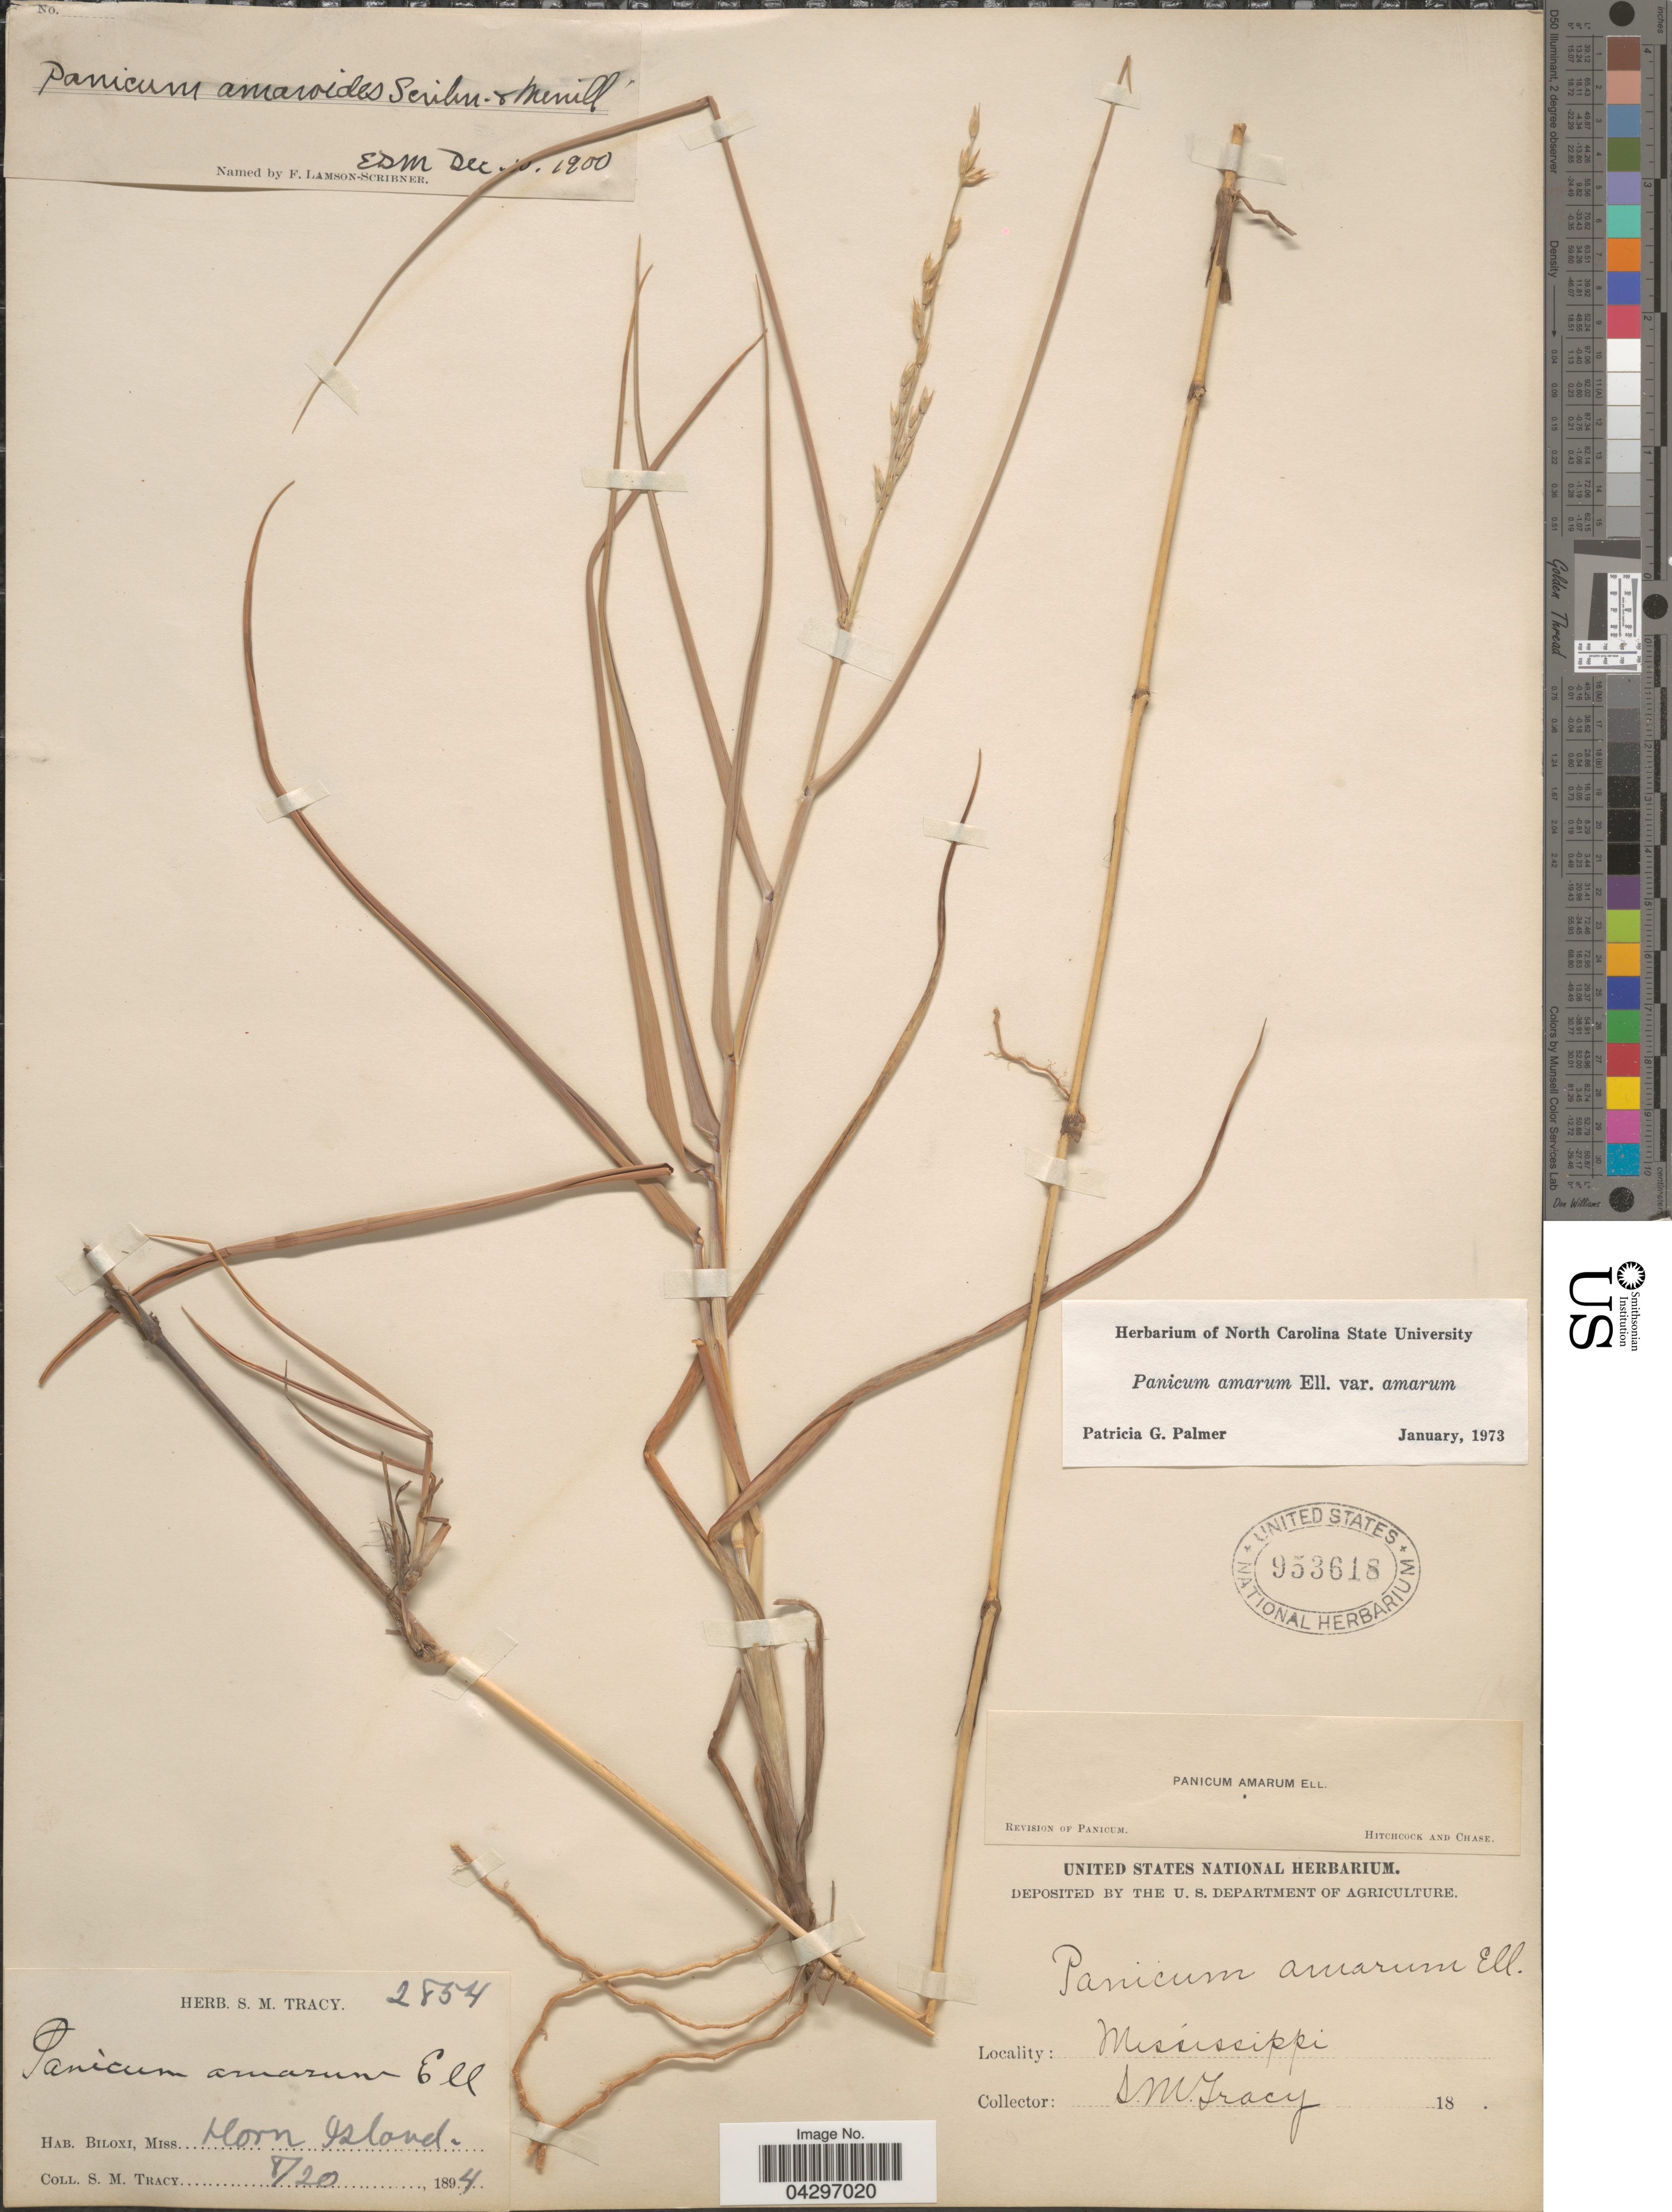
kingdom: Plantae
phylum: Tracheophyta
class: Liliopsida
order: Poales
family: Poaceae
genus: Panicum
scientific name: Panicum amarum var. amarulum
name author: (Hitchc. & Chase) Freckmann & Lelong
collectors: S. M. Tracy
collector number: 2854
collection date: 1894-08-20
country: United States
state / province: Mississippi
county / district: Harrison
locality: Biloxi. Horn Island.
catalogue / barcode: US 953618